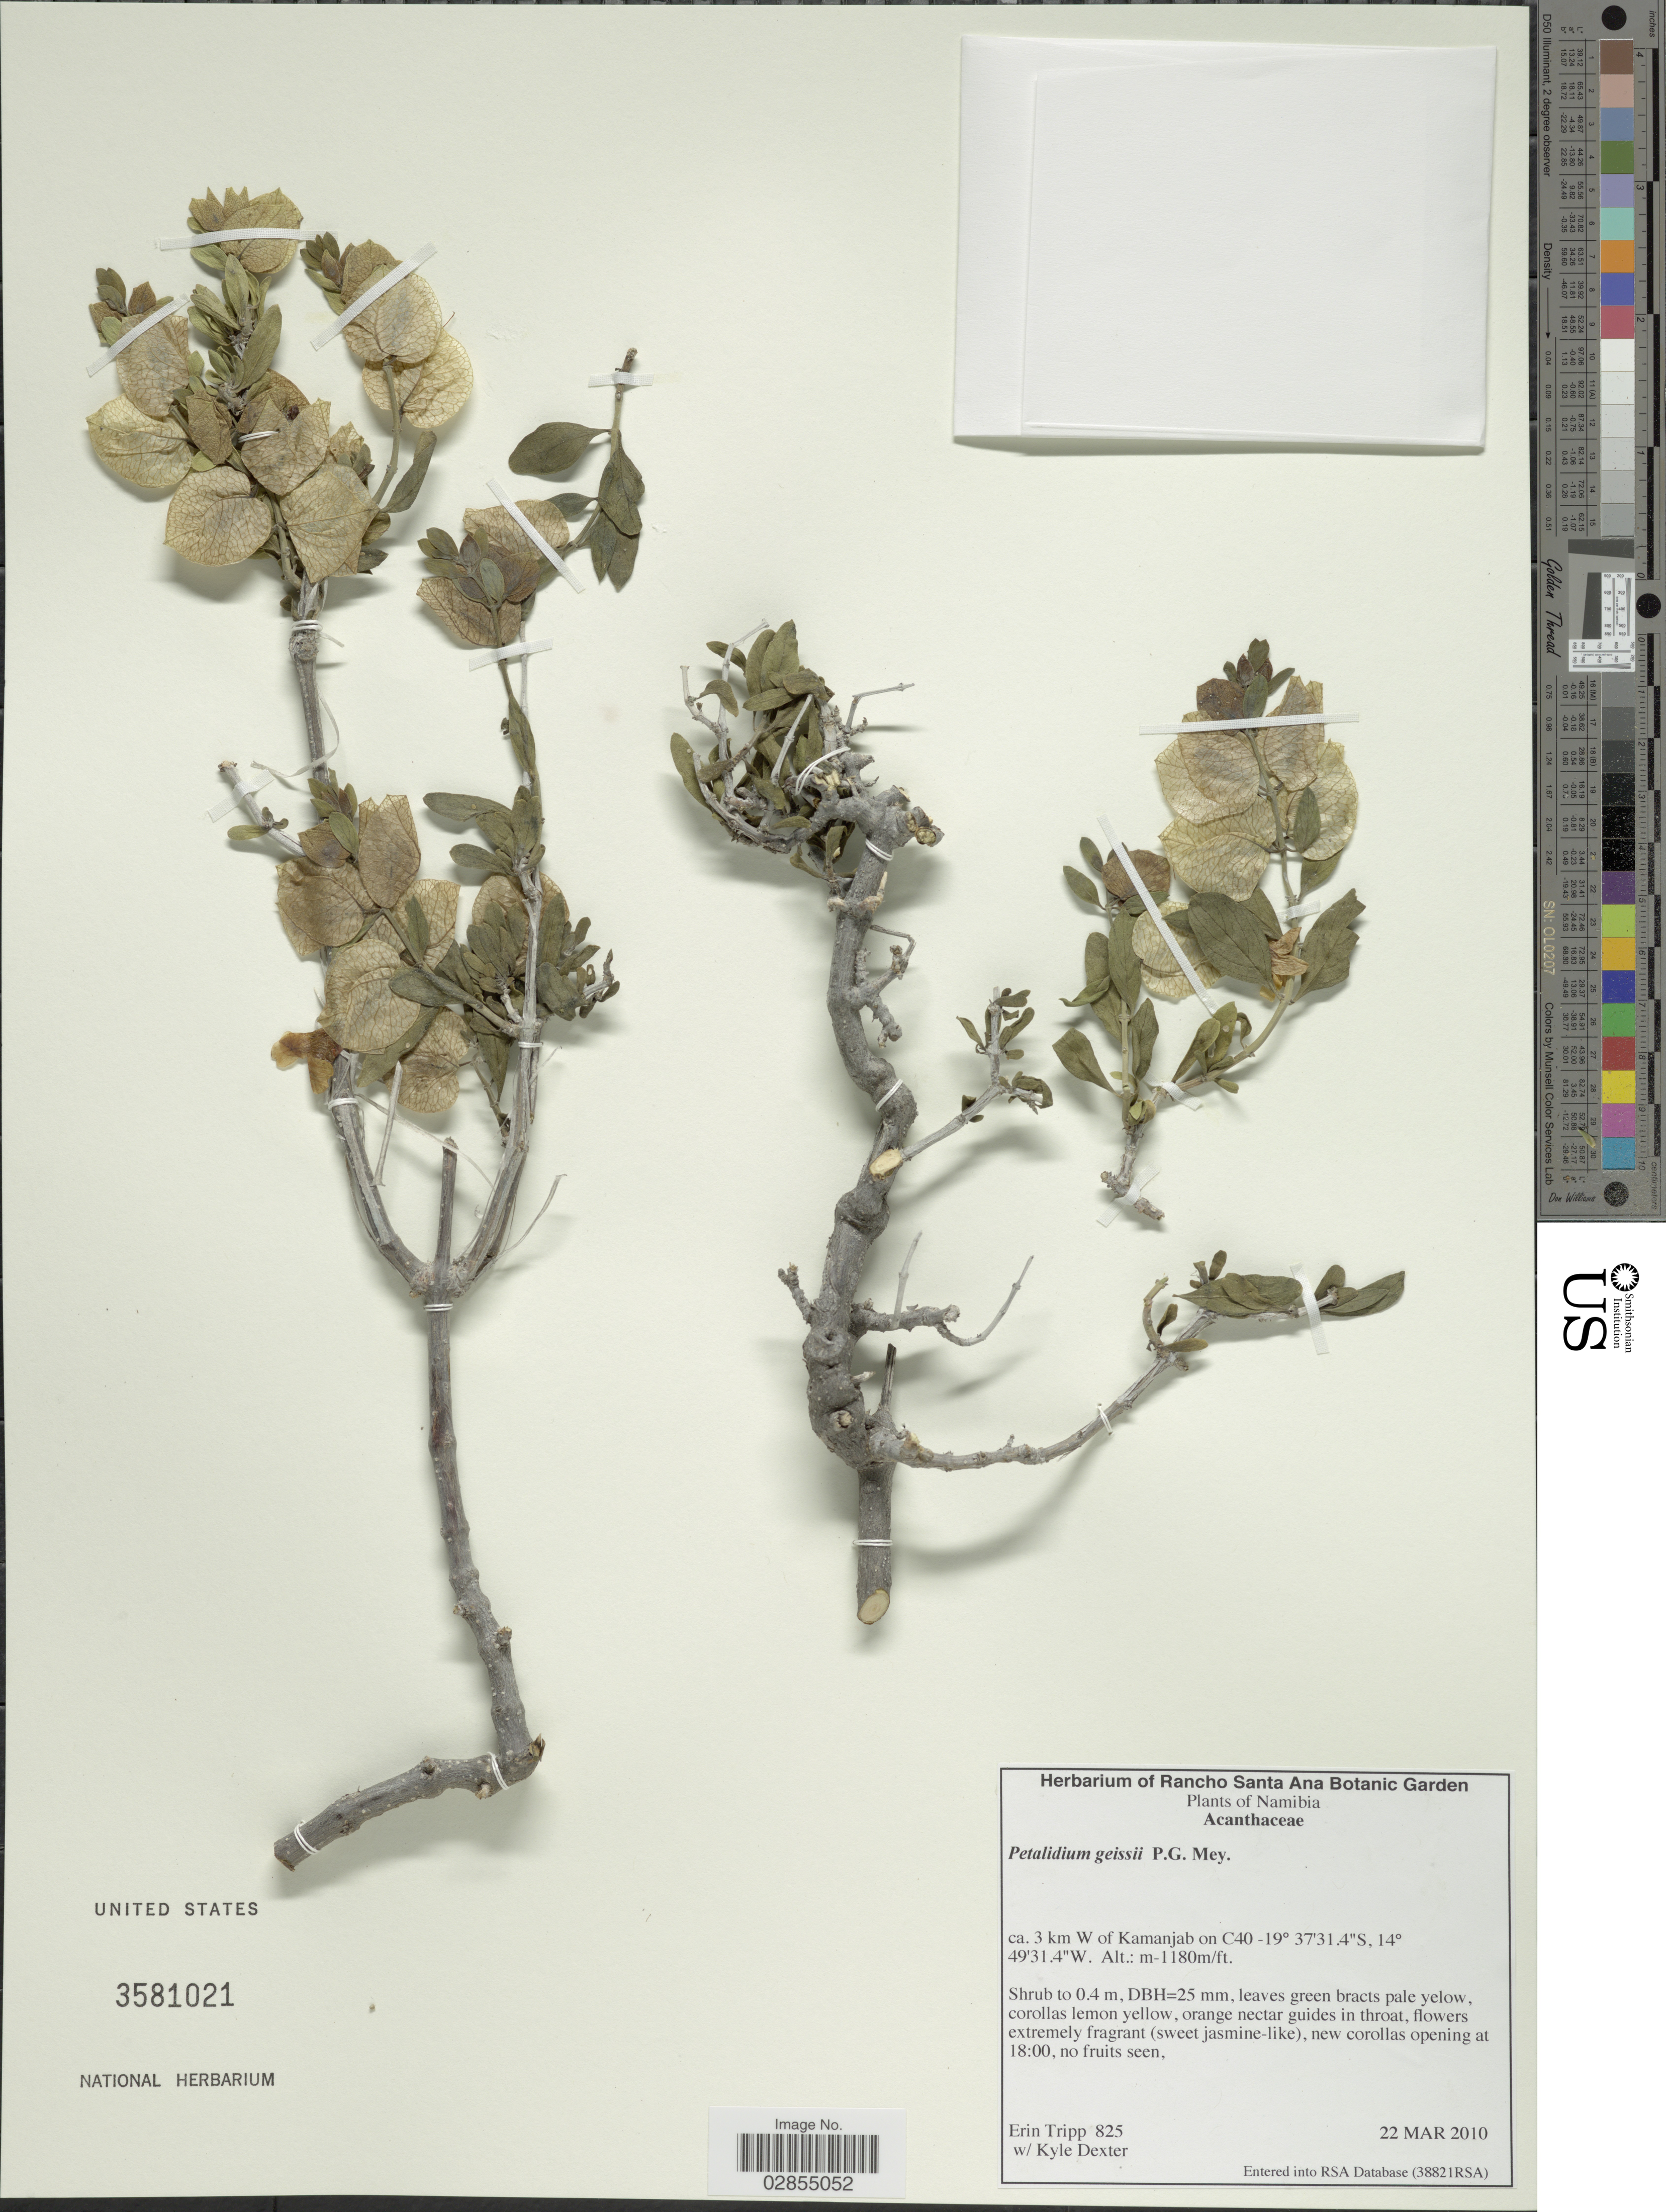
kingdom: Plantae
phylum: Tracheophyta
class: Magnoliopsida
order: Lamiales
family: Acanthaceae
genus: Petalidium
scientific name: Petalidium giessii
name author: P.G. Mey.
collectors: E. Tripp & K. Dexter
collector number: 825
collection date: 2010-03-22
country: Namibia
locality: Ca. 3 km W of Kamanjab on C40.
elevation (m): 1180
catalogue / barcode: US 3581021